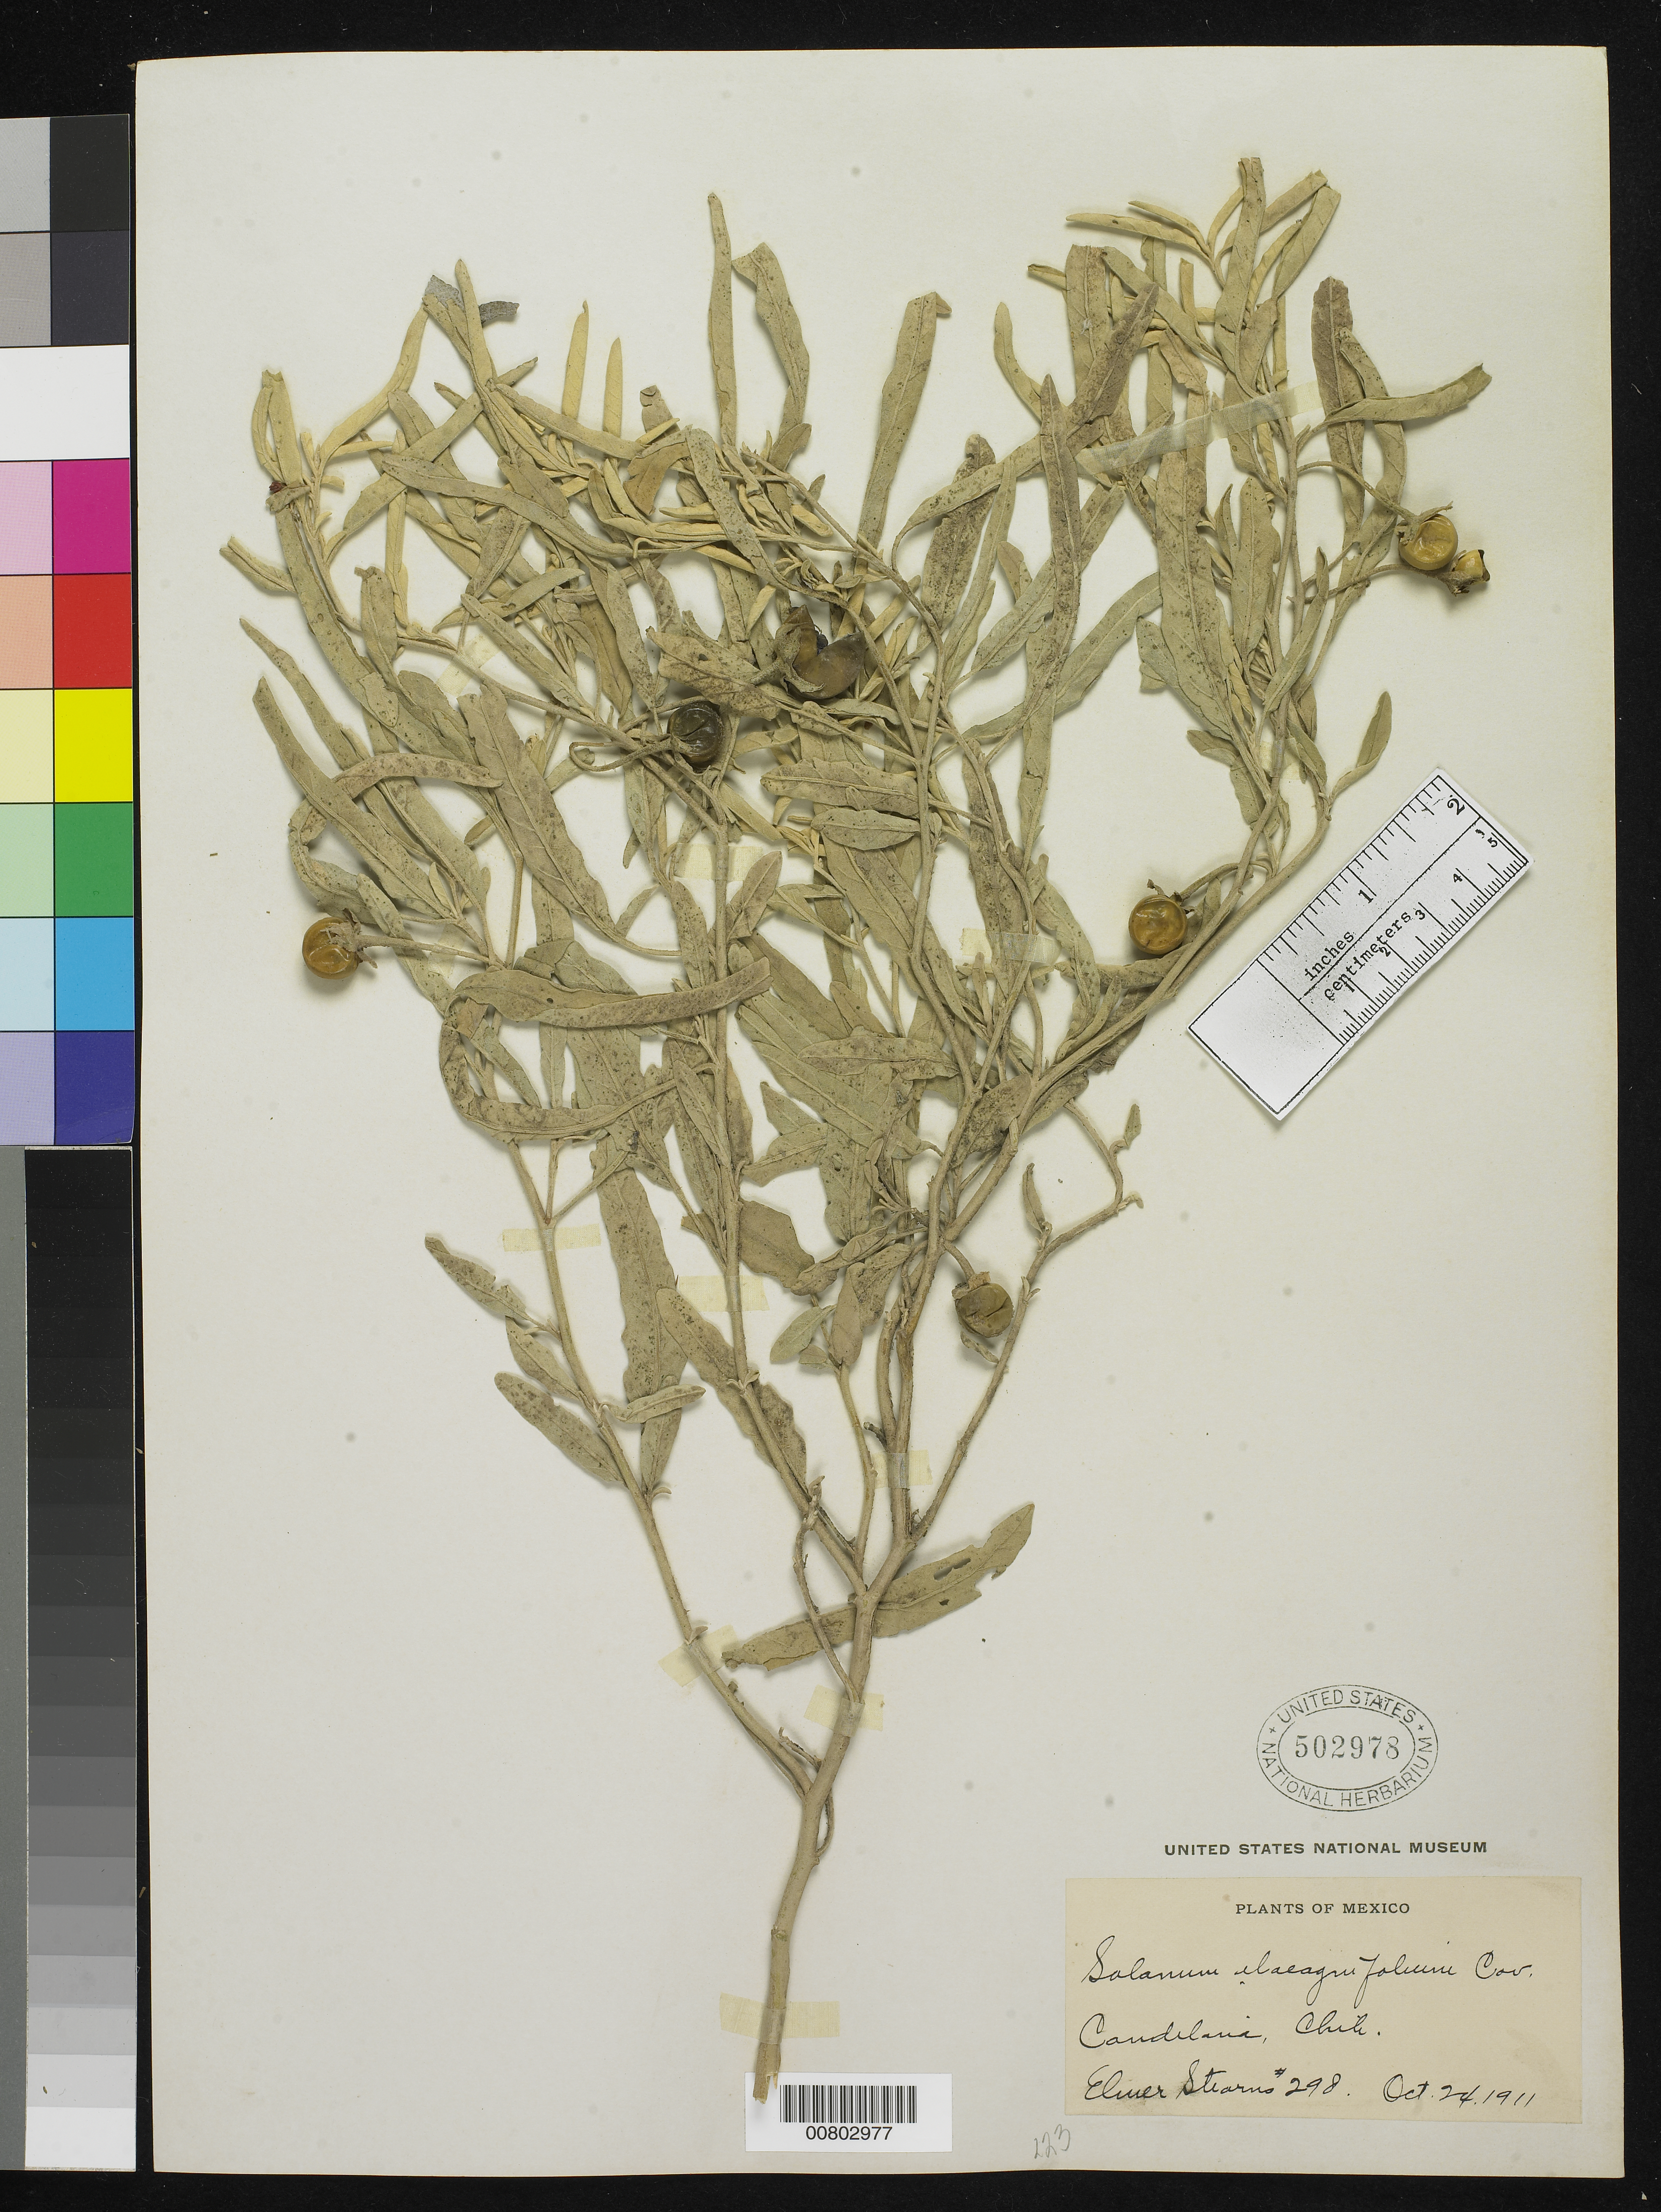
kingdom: Plantae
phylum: Tracheophyta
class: Magnoliopsida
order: Solanales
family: Solanaceae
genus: Solanum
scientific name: Solanum elaeagnifolium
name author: Cav.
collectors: E. Stearns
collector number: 298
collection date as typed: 24 Oct 1911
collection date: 1911-10-24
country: Mexico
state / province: Chihuahua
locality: Candelaria, Chihuahua.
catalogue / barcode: US 502978